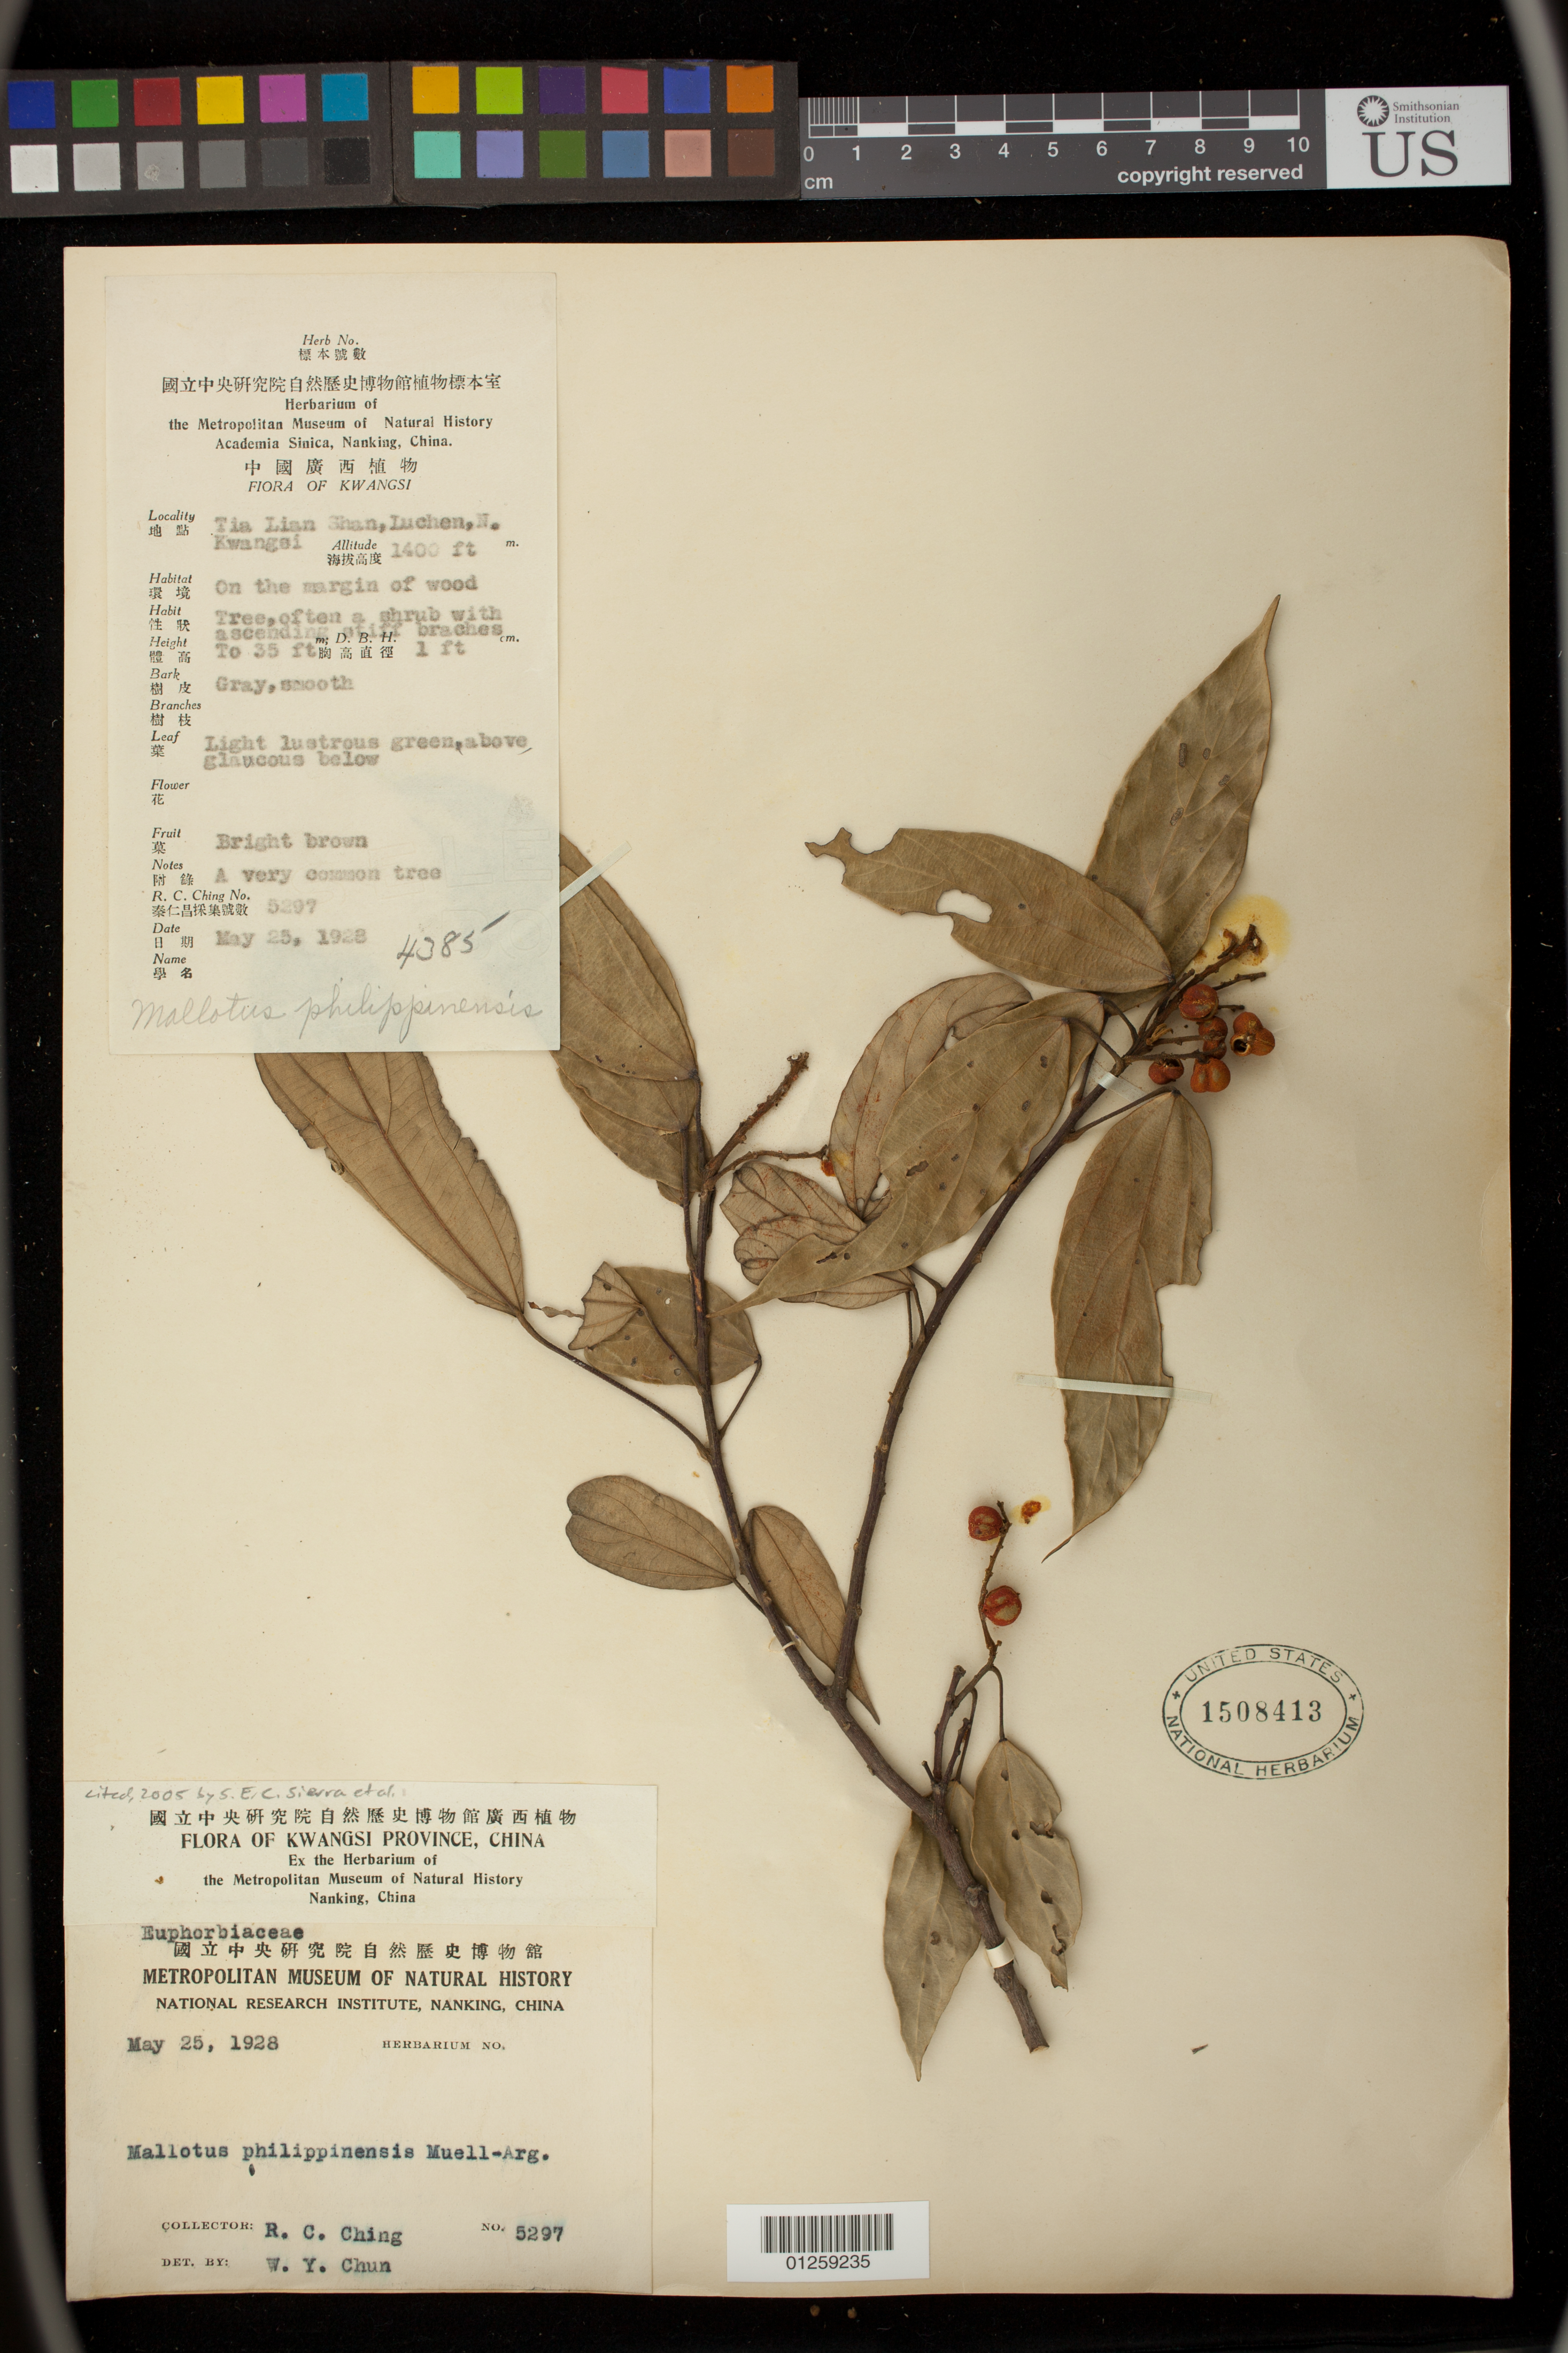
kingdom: Plantae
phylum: Tracheophyta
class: Magnoliopsida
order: Malpighiales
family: Euphorbiaceae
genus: Mallotus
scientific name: Mallotus philippensis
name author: (Lam.) Müll. Arg.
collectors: R. C. Ching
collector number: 5297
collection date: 1928-05-25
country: China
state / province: Zhejiang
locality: Tia Lian Shan, Luchen, N. Kwangsi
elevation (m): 427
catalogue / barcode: US 1508413